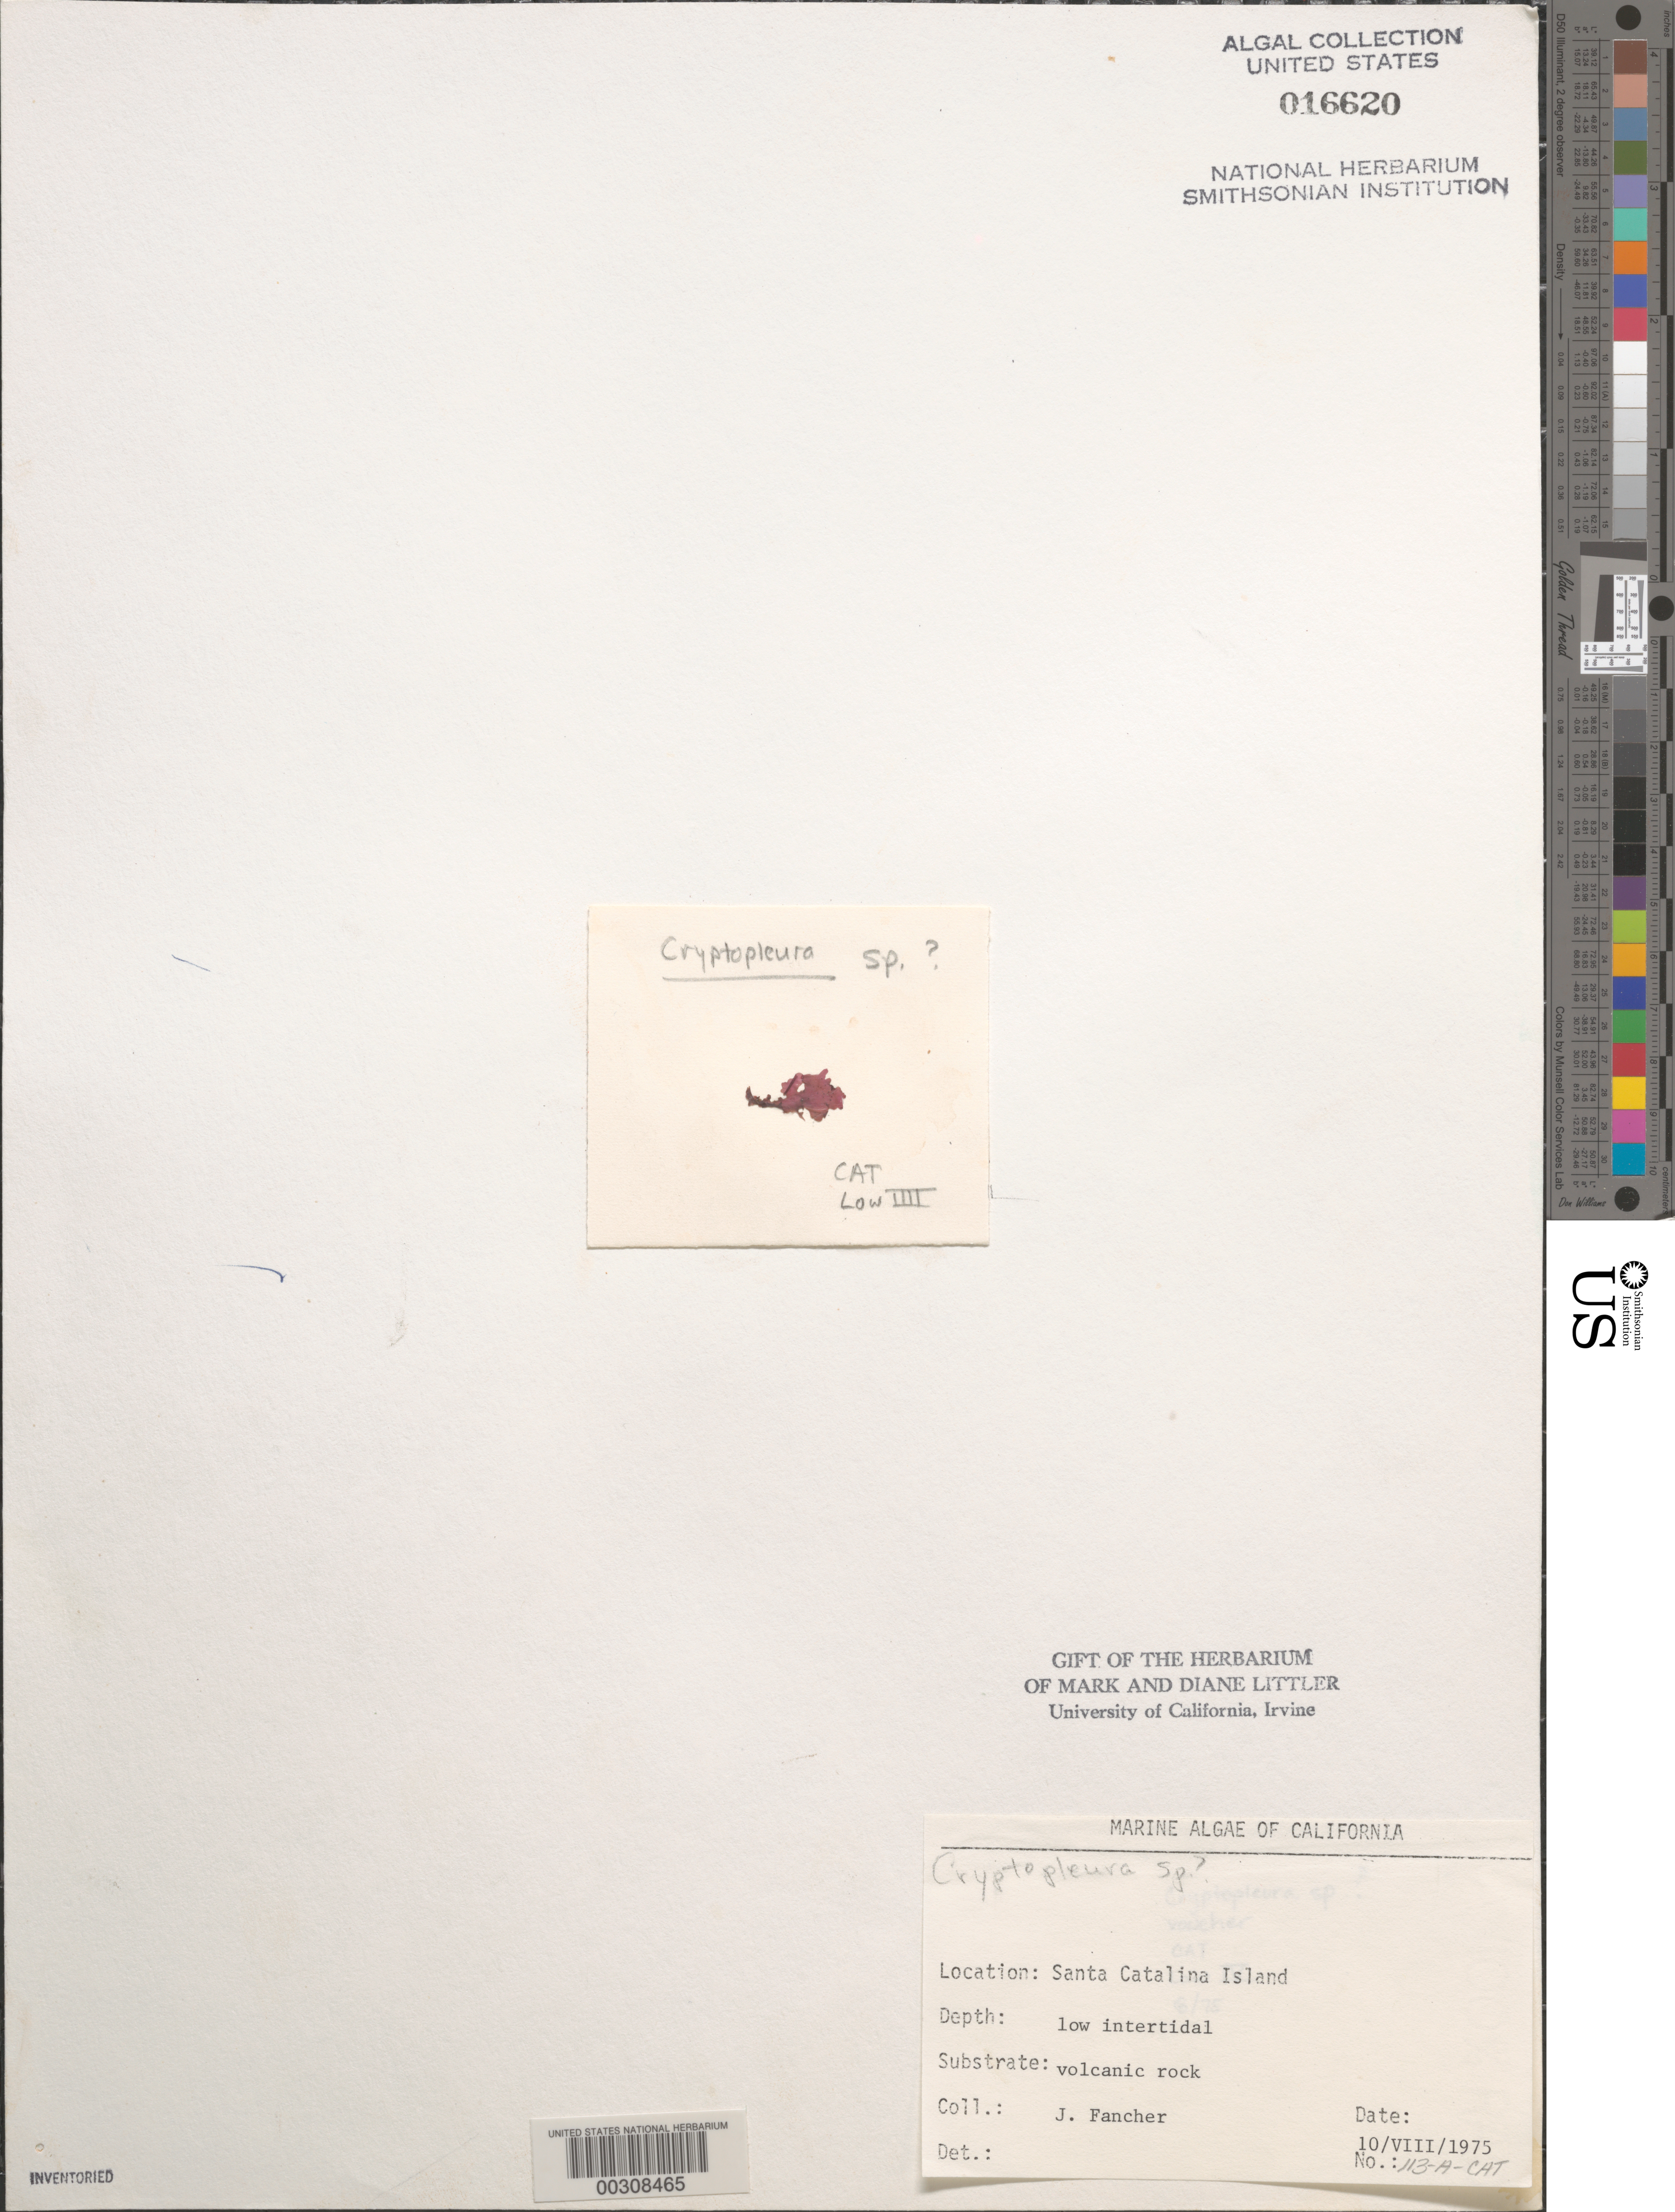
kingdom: Plantae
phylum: Rhodophyta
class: Florideophyceae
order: Ceramiales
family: Delesseriaceae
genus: Cryptopleura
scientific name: Cryptopleura sp.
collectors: J. Fancher, W. Fitt, S. N. Murray, P. J. Trabue & K. Yoshihara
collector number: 113a-cat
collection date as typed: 10 Aug 1975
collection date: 1975-08-10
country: United States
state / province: California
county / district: Los Angeles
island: Santa Catalina Island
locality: Fishermen Cove, North Point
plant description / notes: BLM-SOCALBIGHT Rocky Intertidal Survey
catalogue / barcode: US 16620